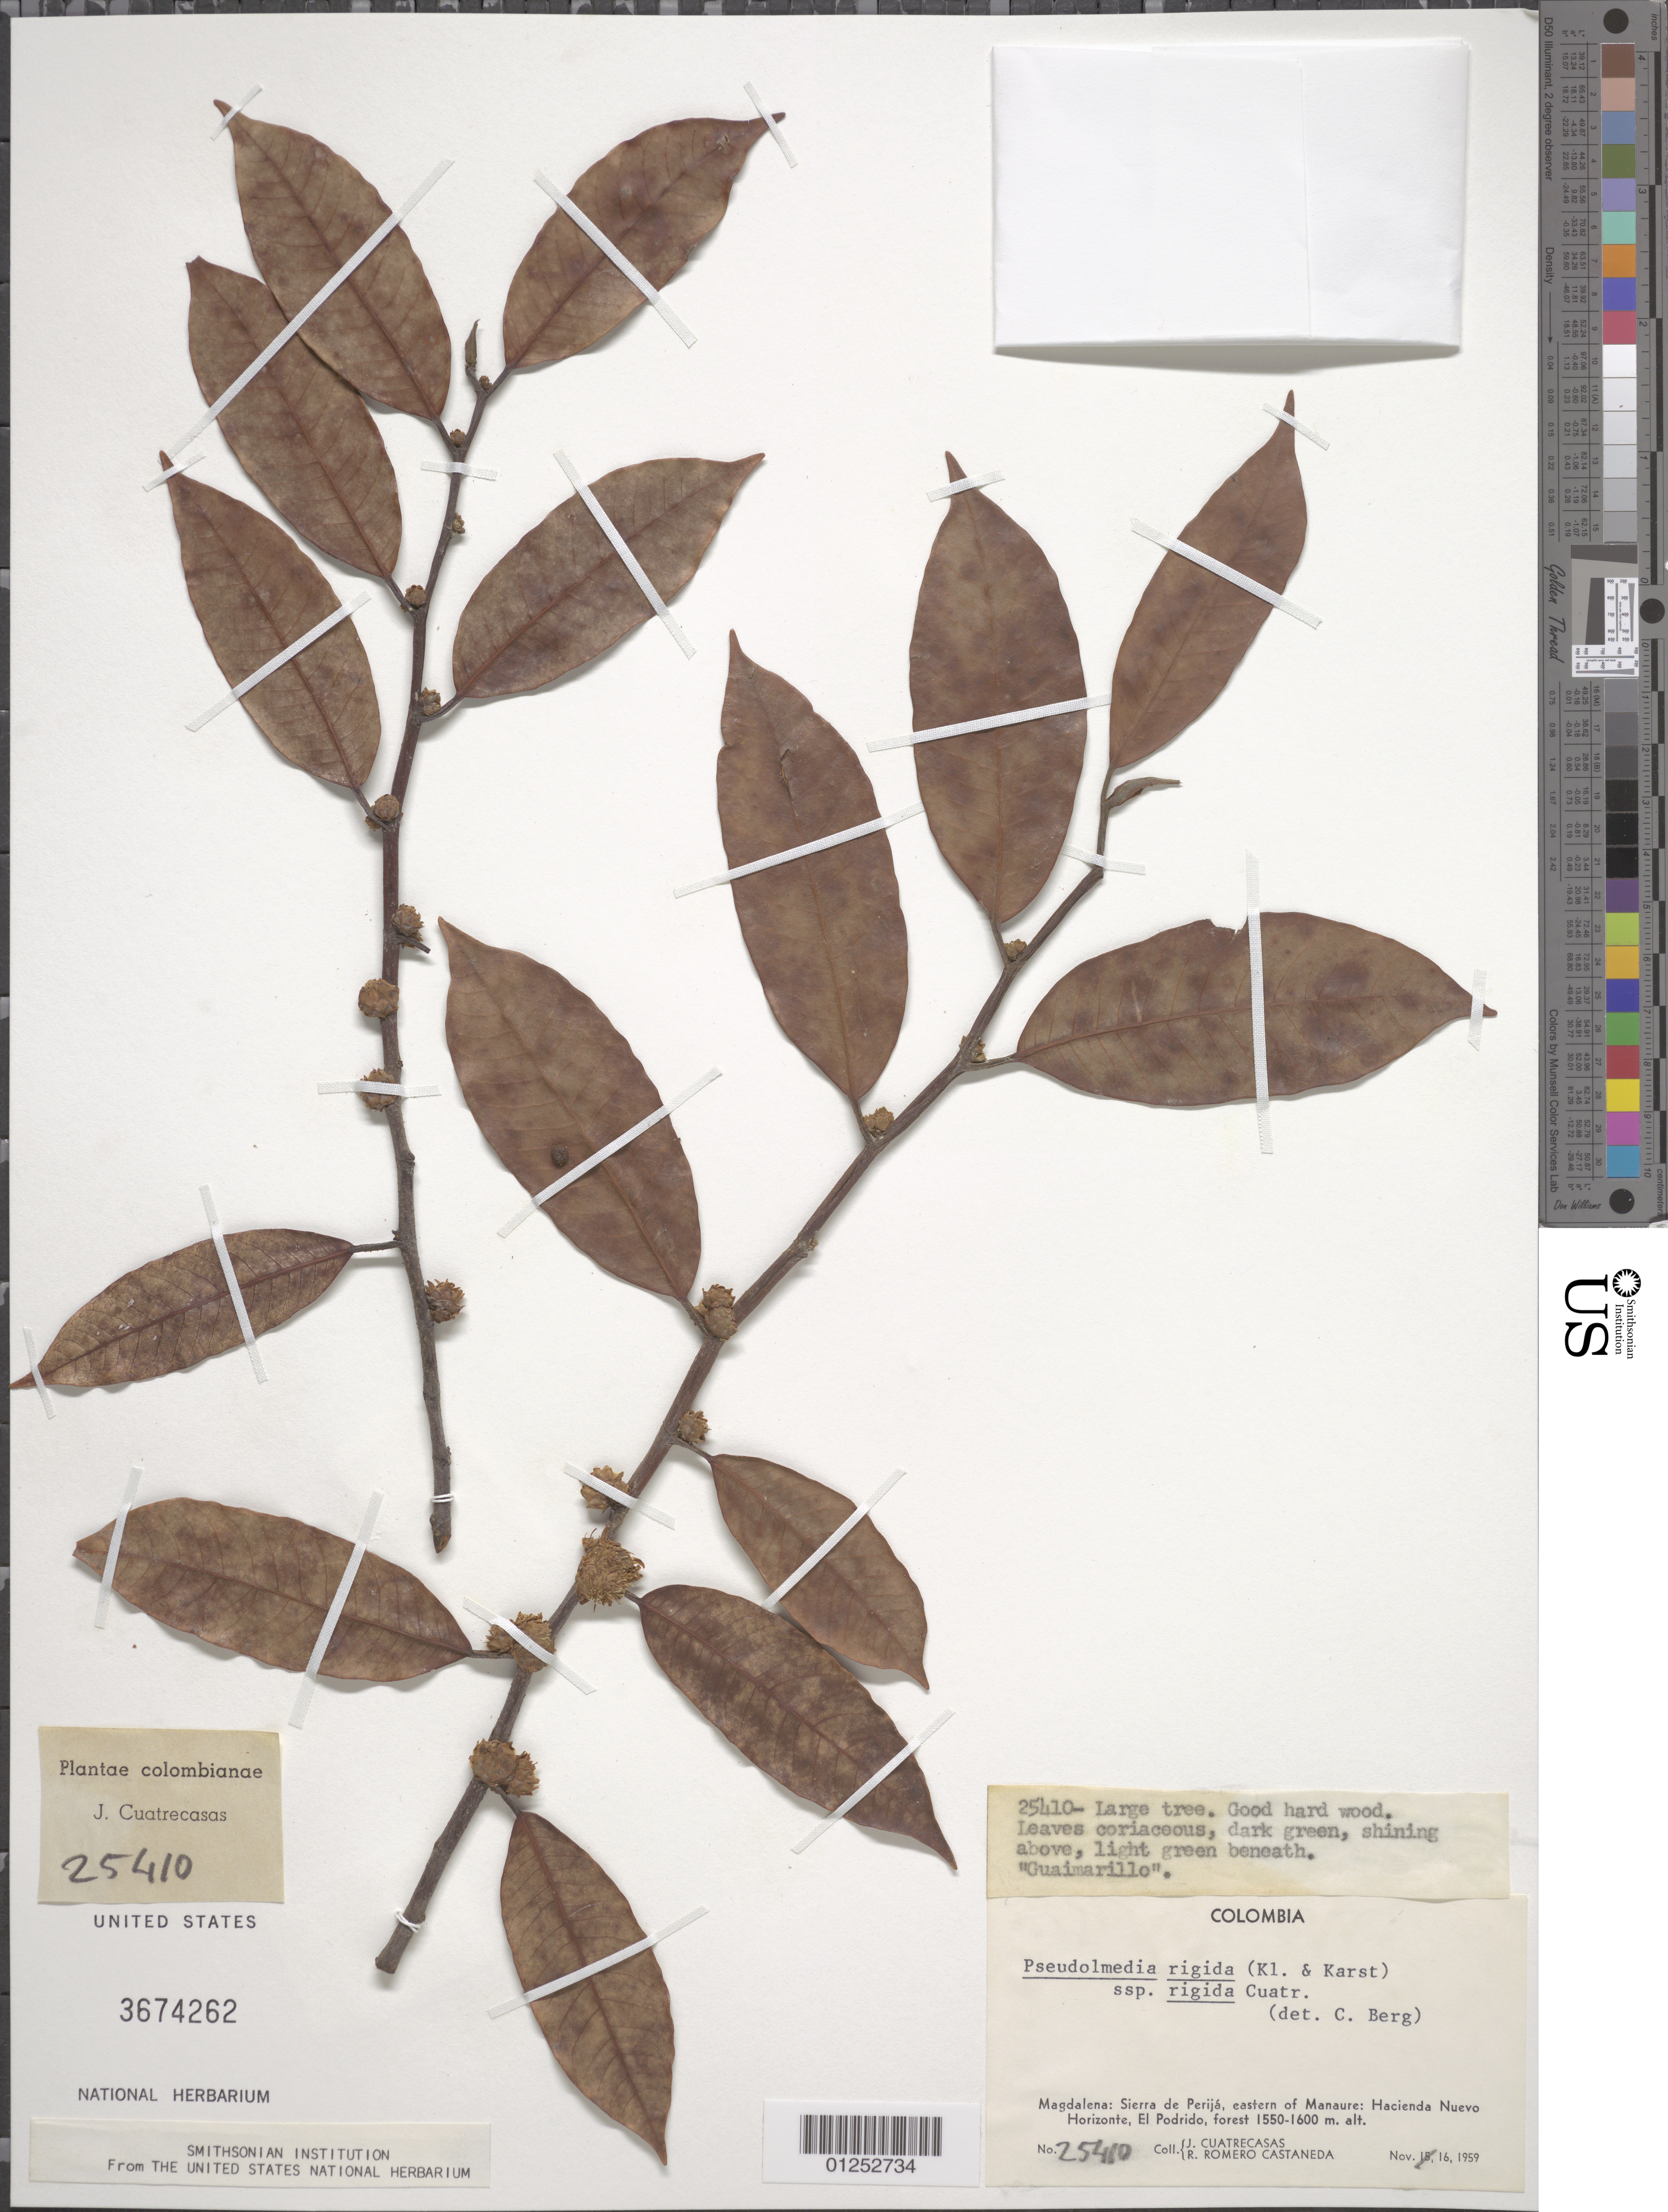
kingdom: Plantae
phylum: Tracheophyta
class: Magnoliopsida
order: Rosales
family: Moraceae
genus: Pseudolmedia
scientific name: Pseudolmedia rigida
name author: (Klotzsch & H. Karst.) Cuatrec.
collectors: J. Cuatrecasas & R. Romero Castañeda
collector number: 25410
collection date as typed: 16 Nov 1959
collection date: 1959-11-16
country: Colombia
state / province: Magdalena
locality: Sierre de Perija, E of Manaure, Hacienda Nuevo Horizonte, El Podrido.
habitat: forest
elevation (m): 1550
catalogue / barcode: US 3674262